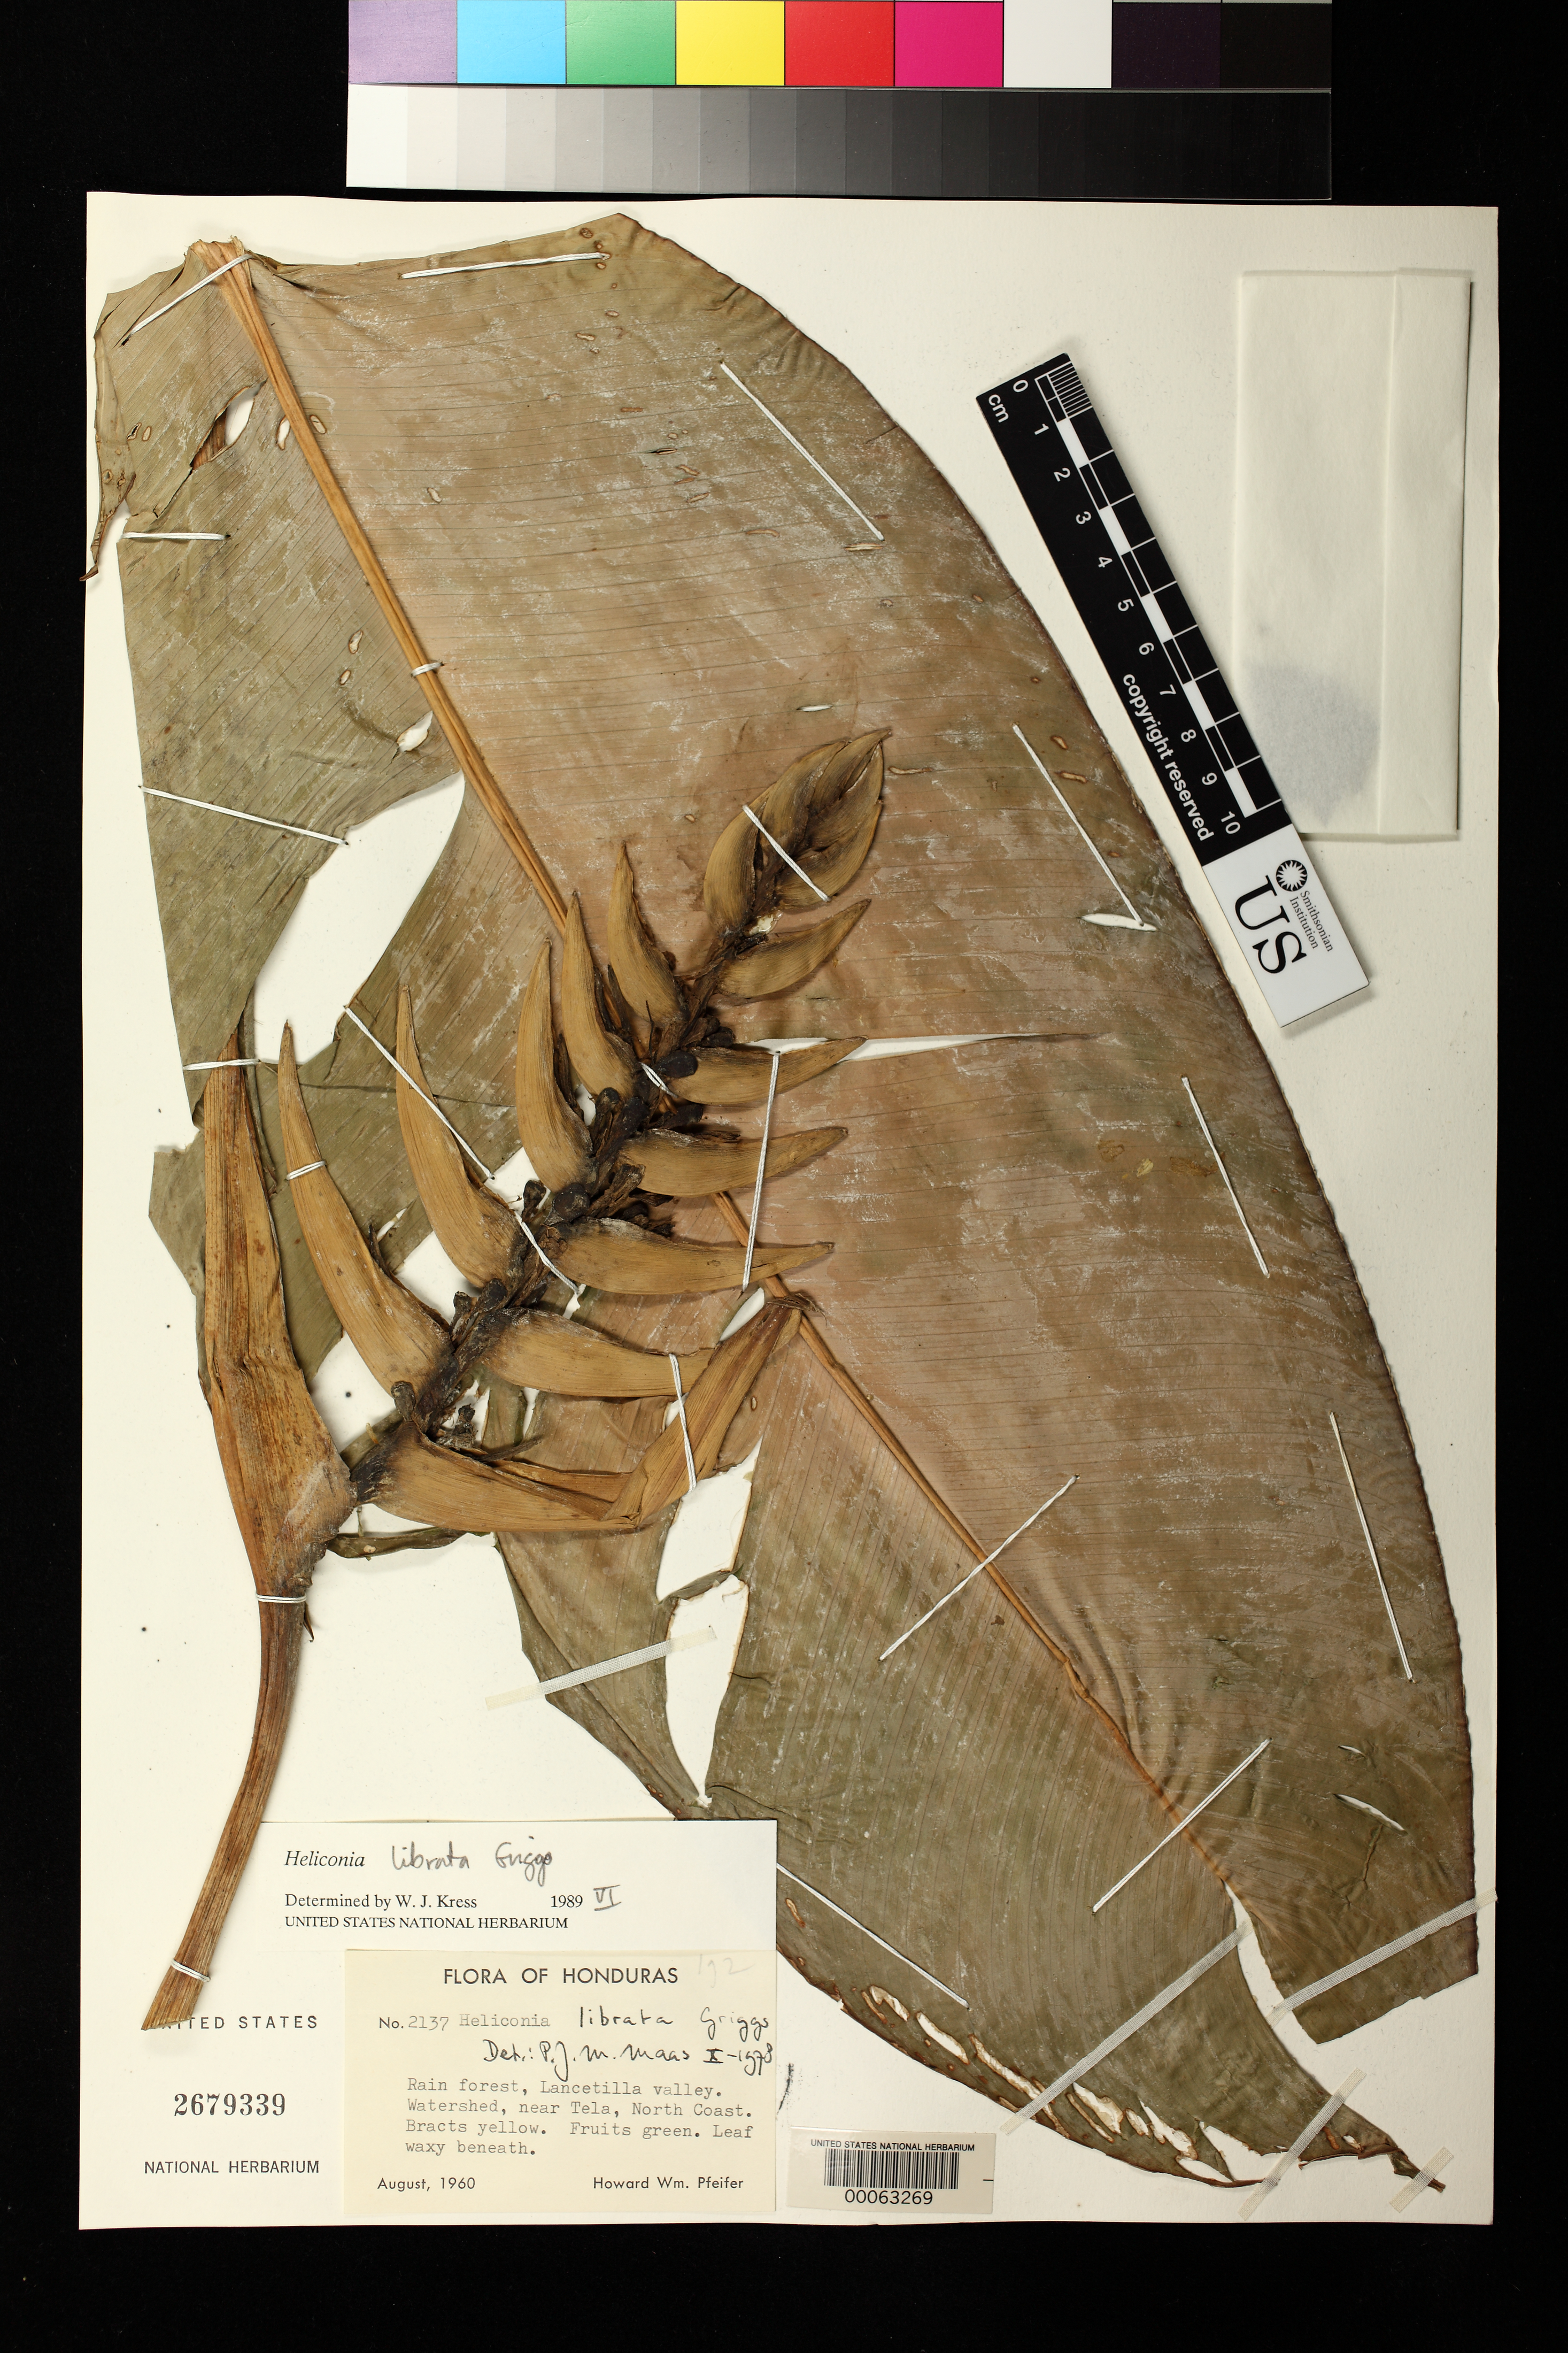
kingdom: Plantae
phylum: Tracheophyta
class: Liliopsida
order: Zingiberales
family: Heliconiaceae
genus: Heliconia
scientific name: Heliconia librata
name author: R.F. Griggs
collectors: H. W. Pfeifer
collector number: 2137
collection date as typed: Aug 1960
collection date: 1960-08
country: Honduras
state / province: Atlántida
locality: Lancetilla Valley, watershed, near Tela, north coast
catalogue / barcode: US 2679339